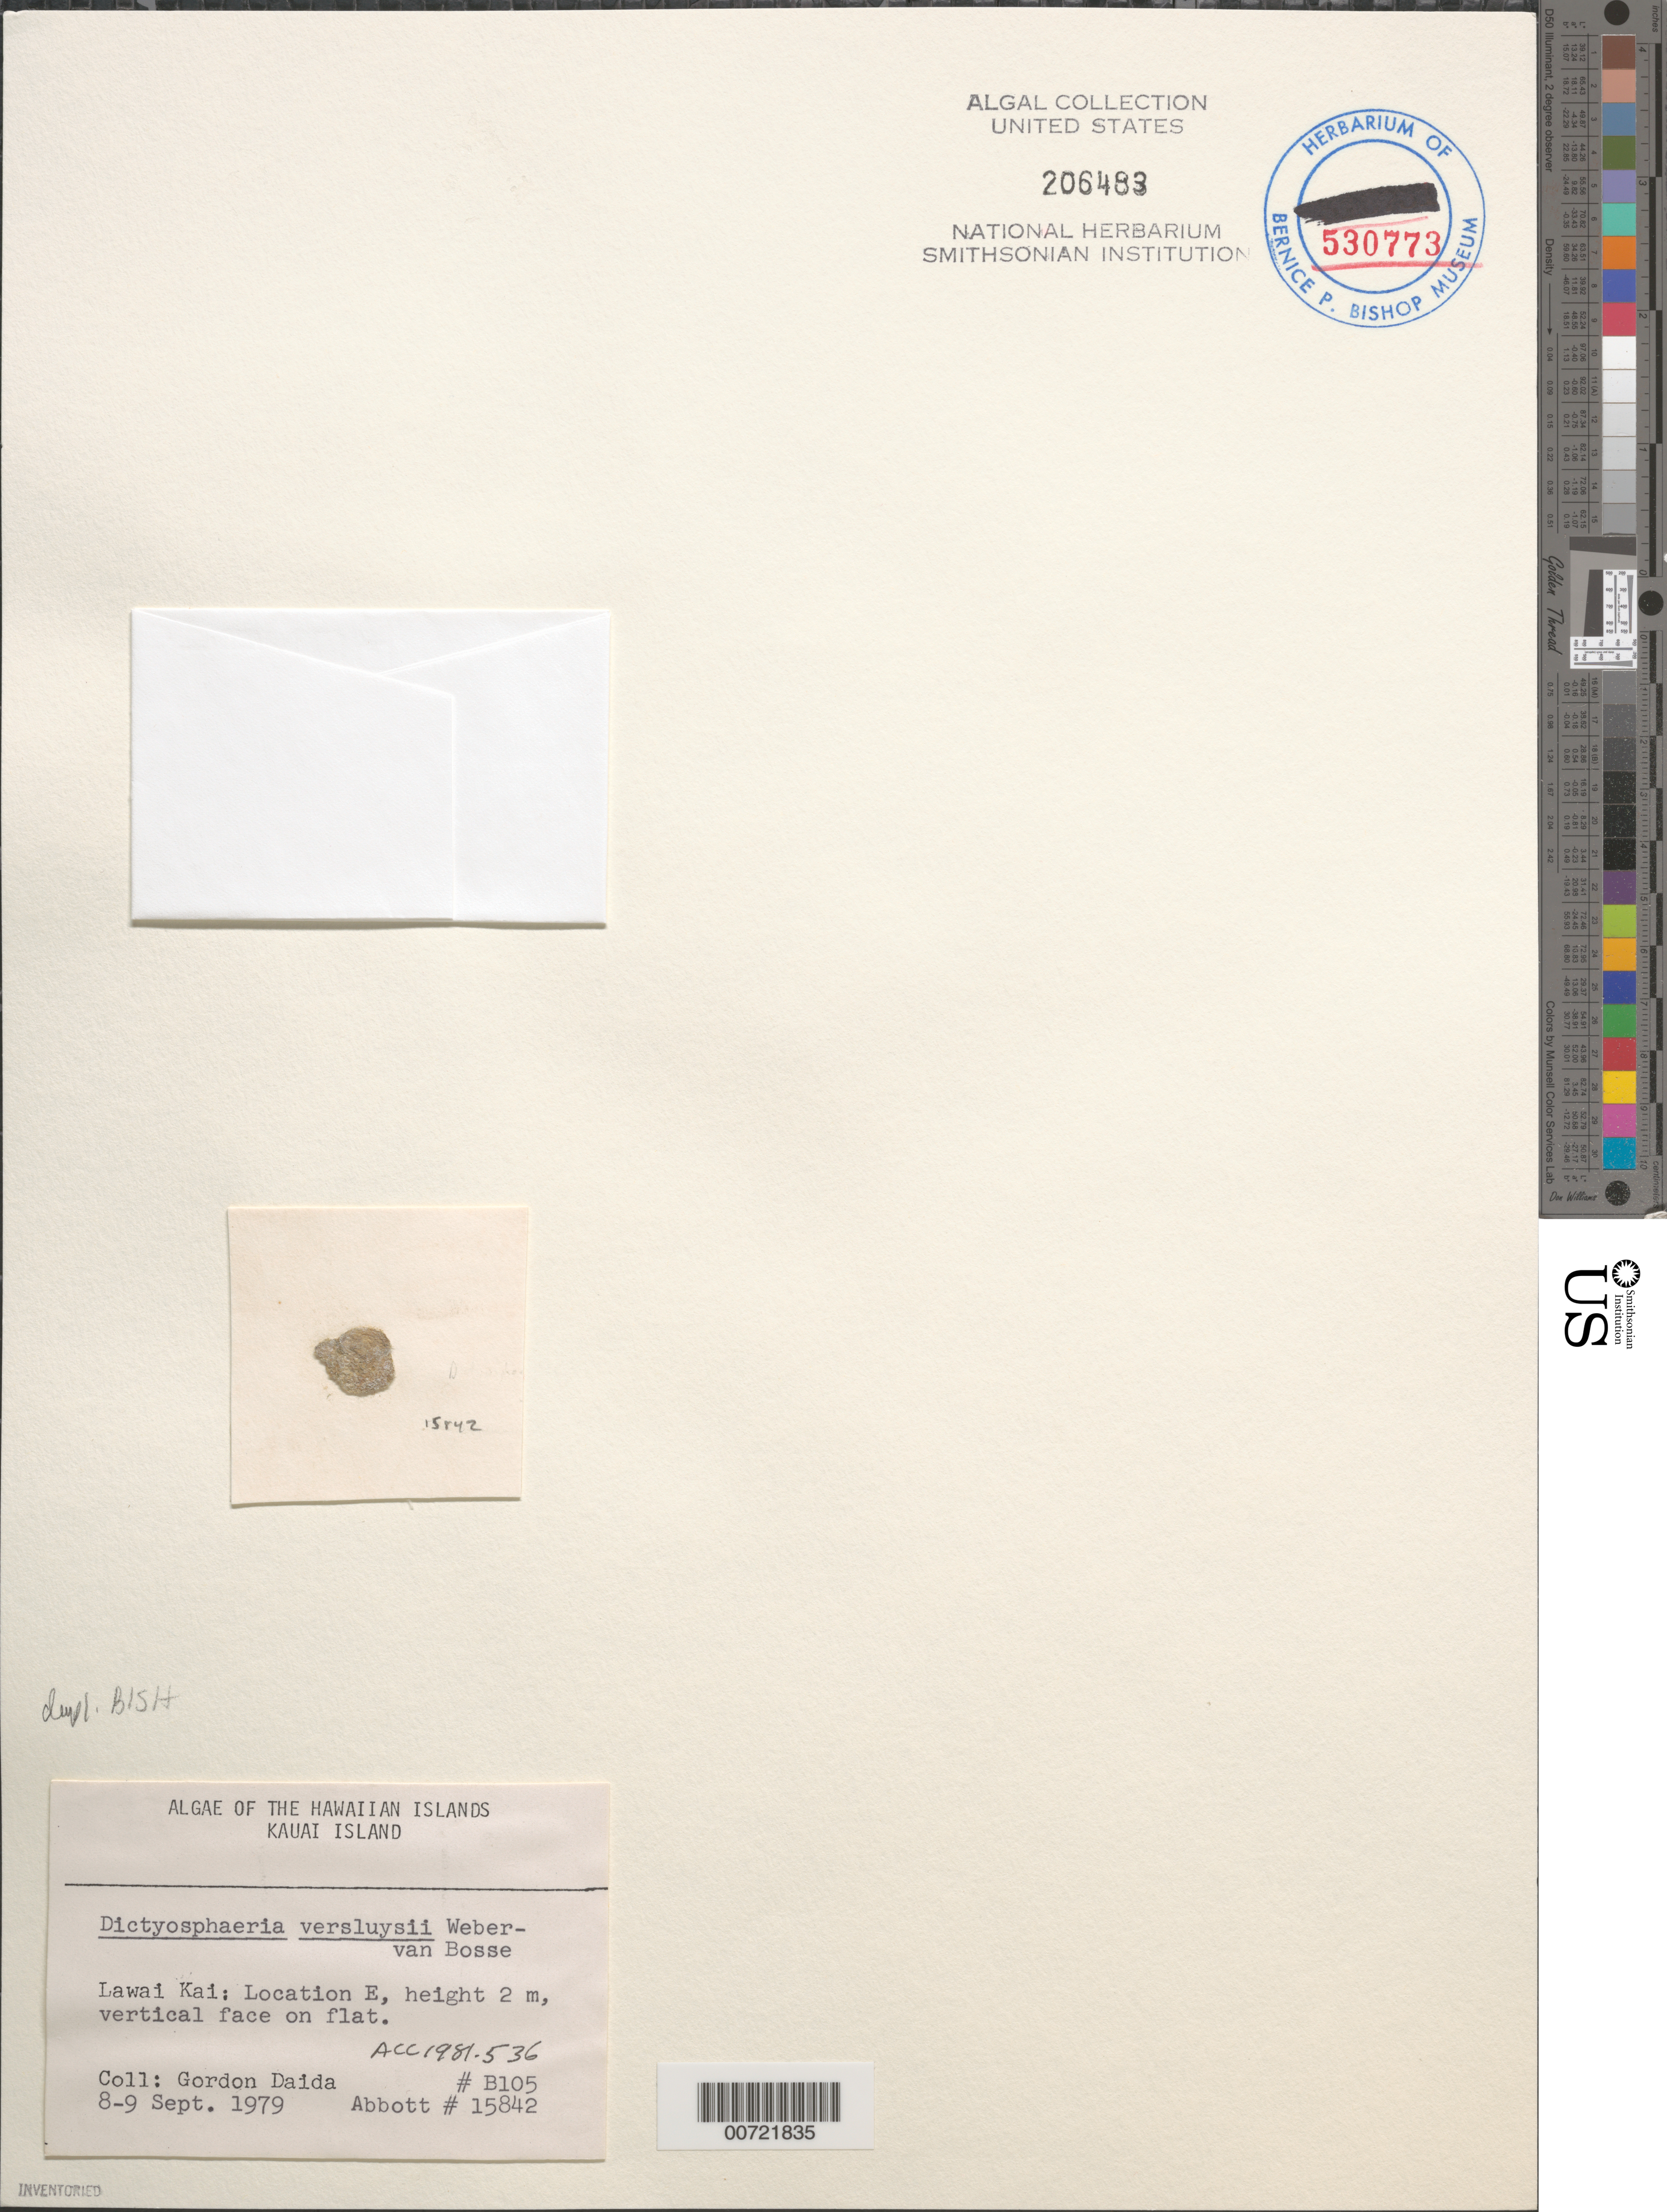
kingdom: Plantae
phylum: Chlorophyta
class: Ulvophyceae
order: Siphonocladales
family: Siphonocladaceae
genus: Dictyosphaeria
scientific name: Dictyosphaeria versluysii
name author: Weber Bosse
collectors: G. Daida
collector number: B105 & IAA 15842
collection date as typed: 08 Sep 1979 to 09 Sep 1979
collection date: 1979-09-08/1979-09-09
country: United States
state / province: Hawaii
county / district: Kaui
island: Kaua'i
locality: Lawai Kai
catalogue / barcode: US 206483